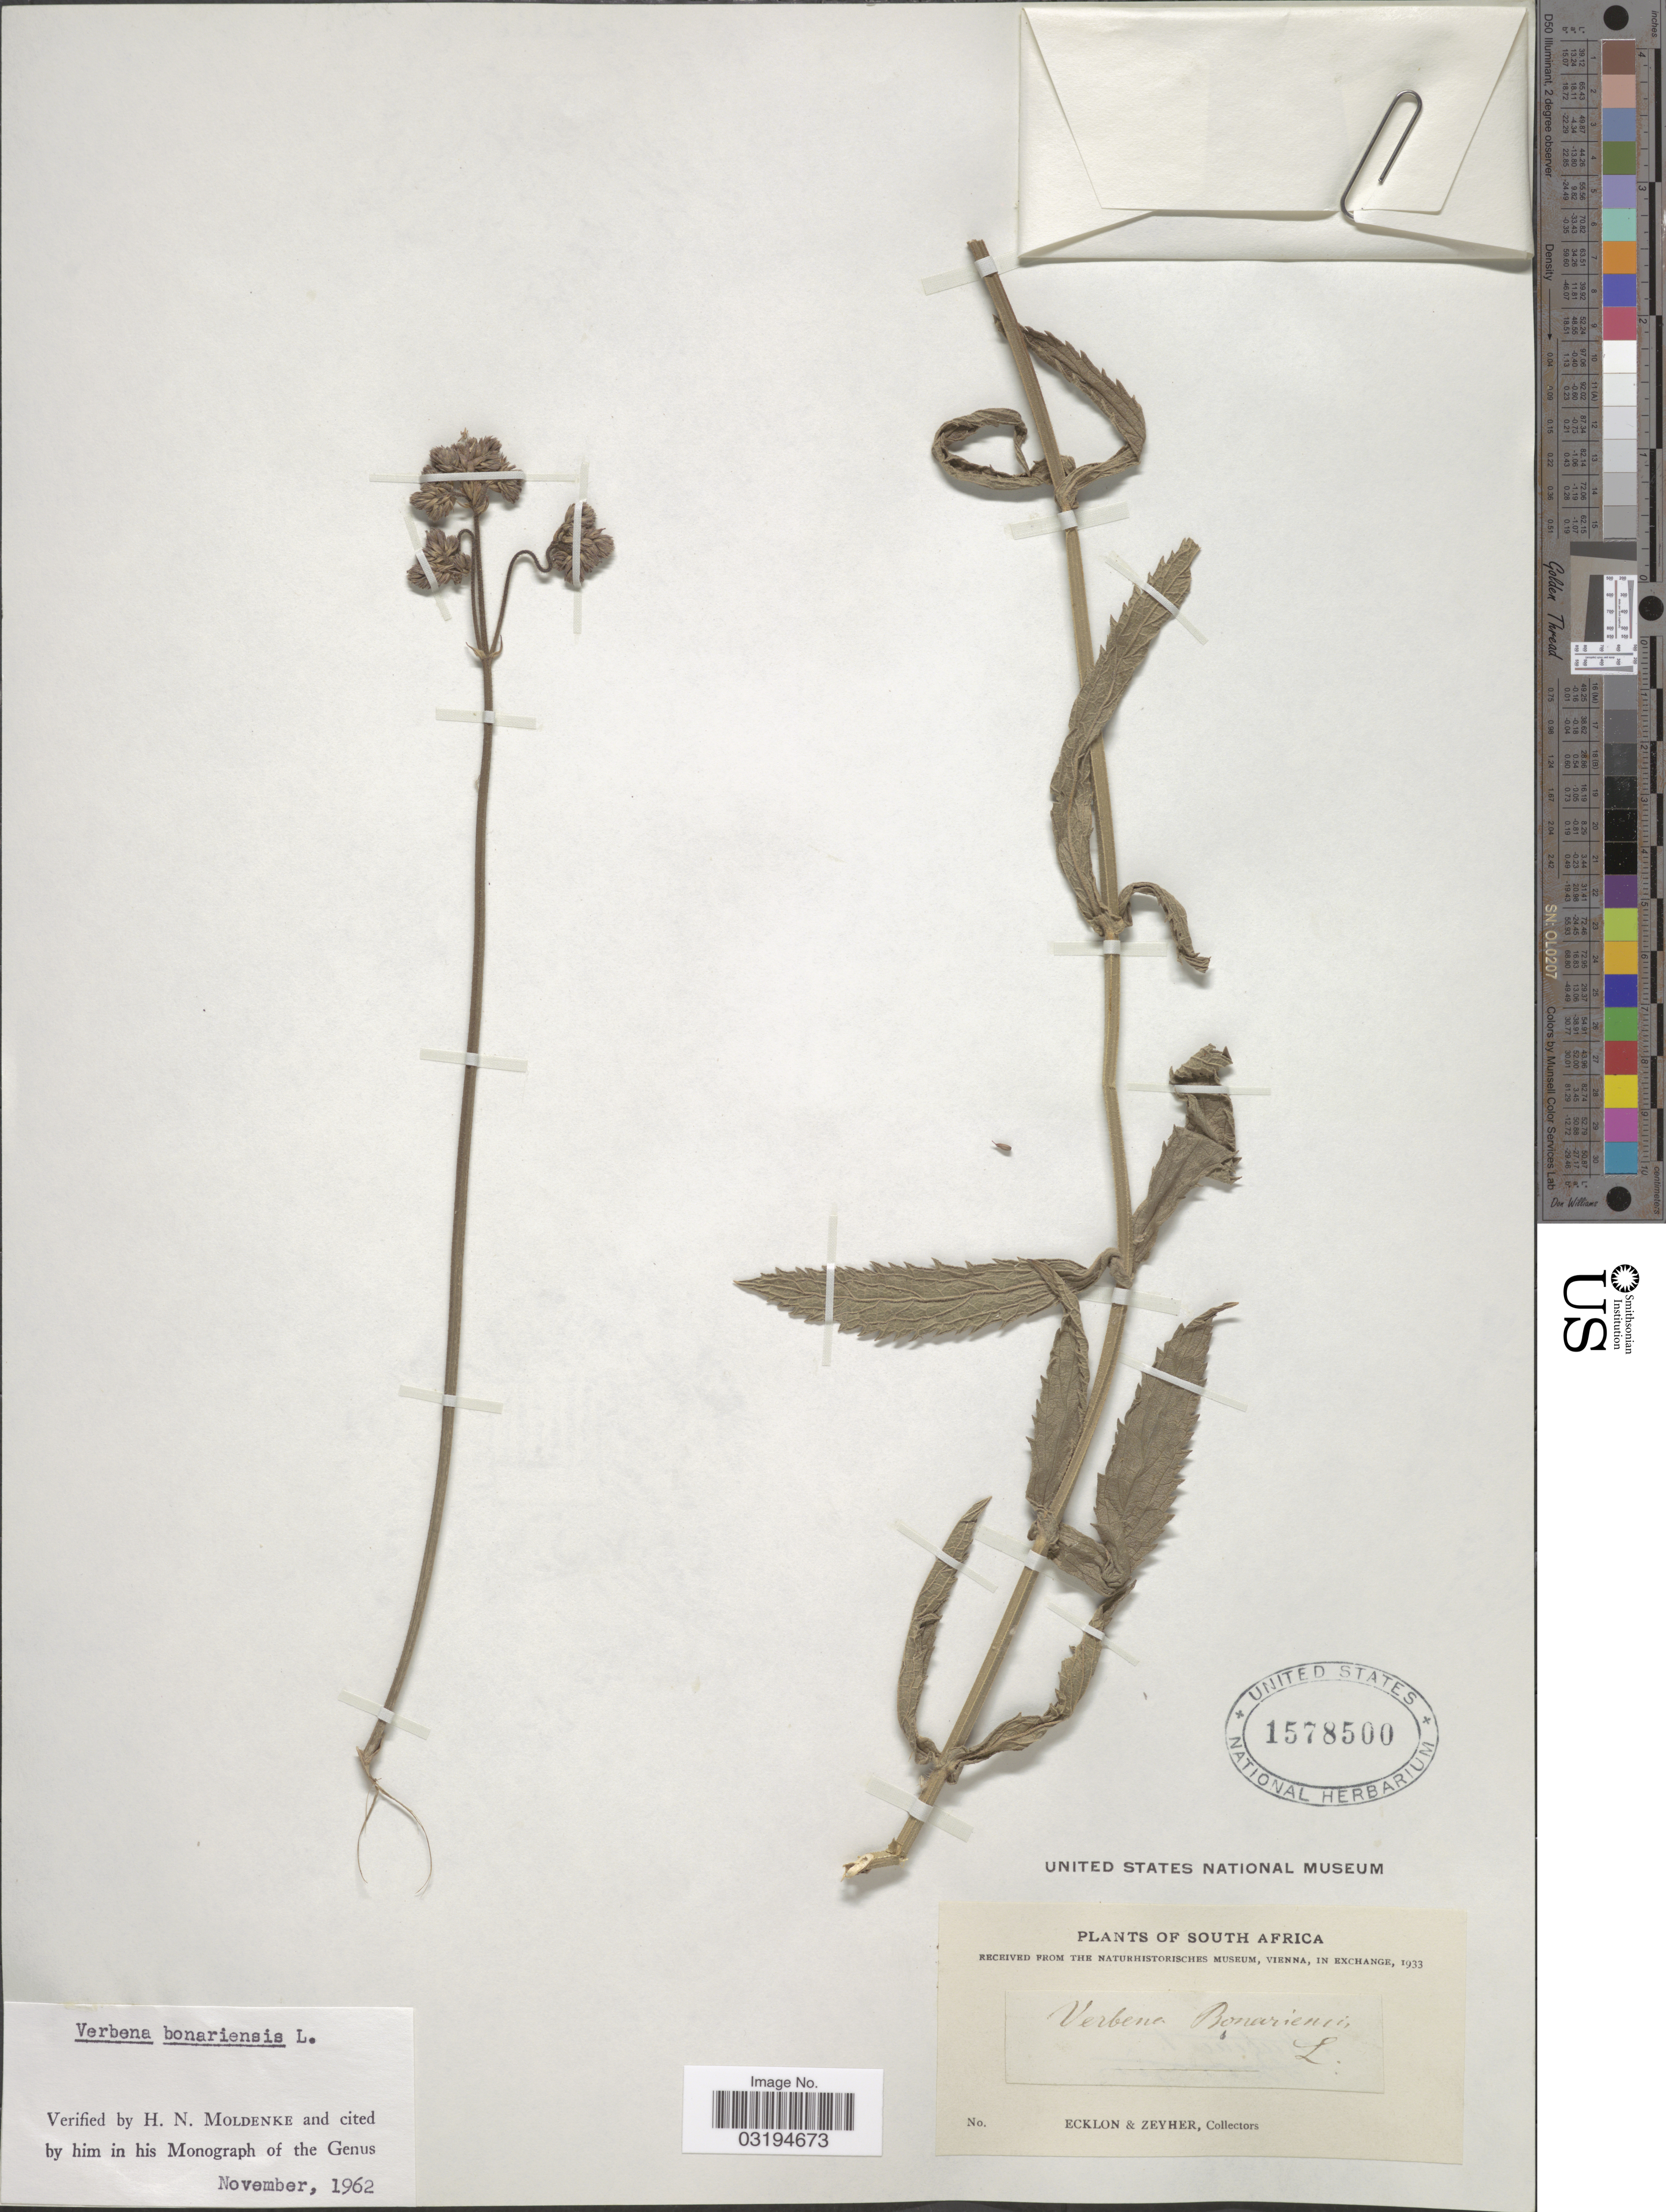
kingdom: Plantae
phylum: Tracheophyta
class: Magnoliopsida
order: Lamiales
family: Verbenaceae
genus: Verbena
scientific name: Verbena bonariensis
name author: L.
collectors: -. Ecklon & -. Zeyher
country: South Africa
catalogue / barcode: US 1578500